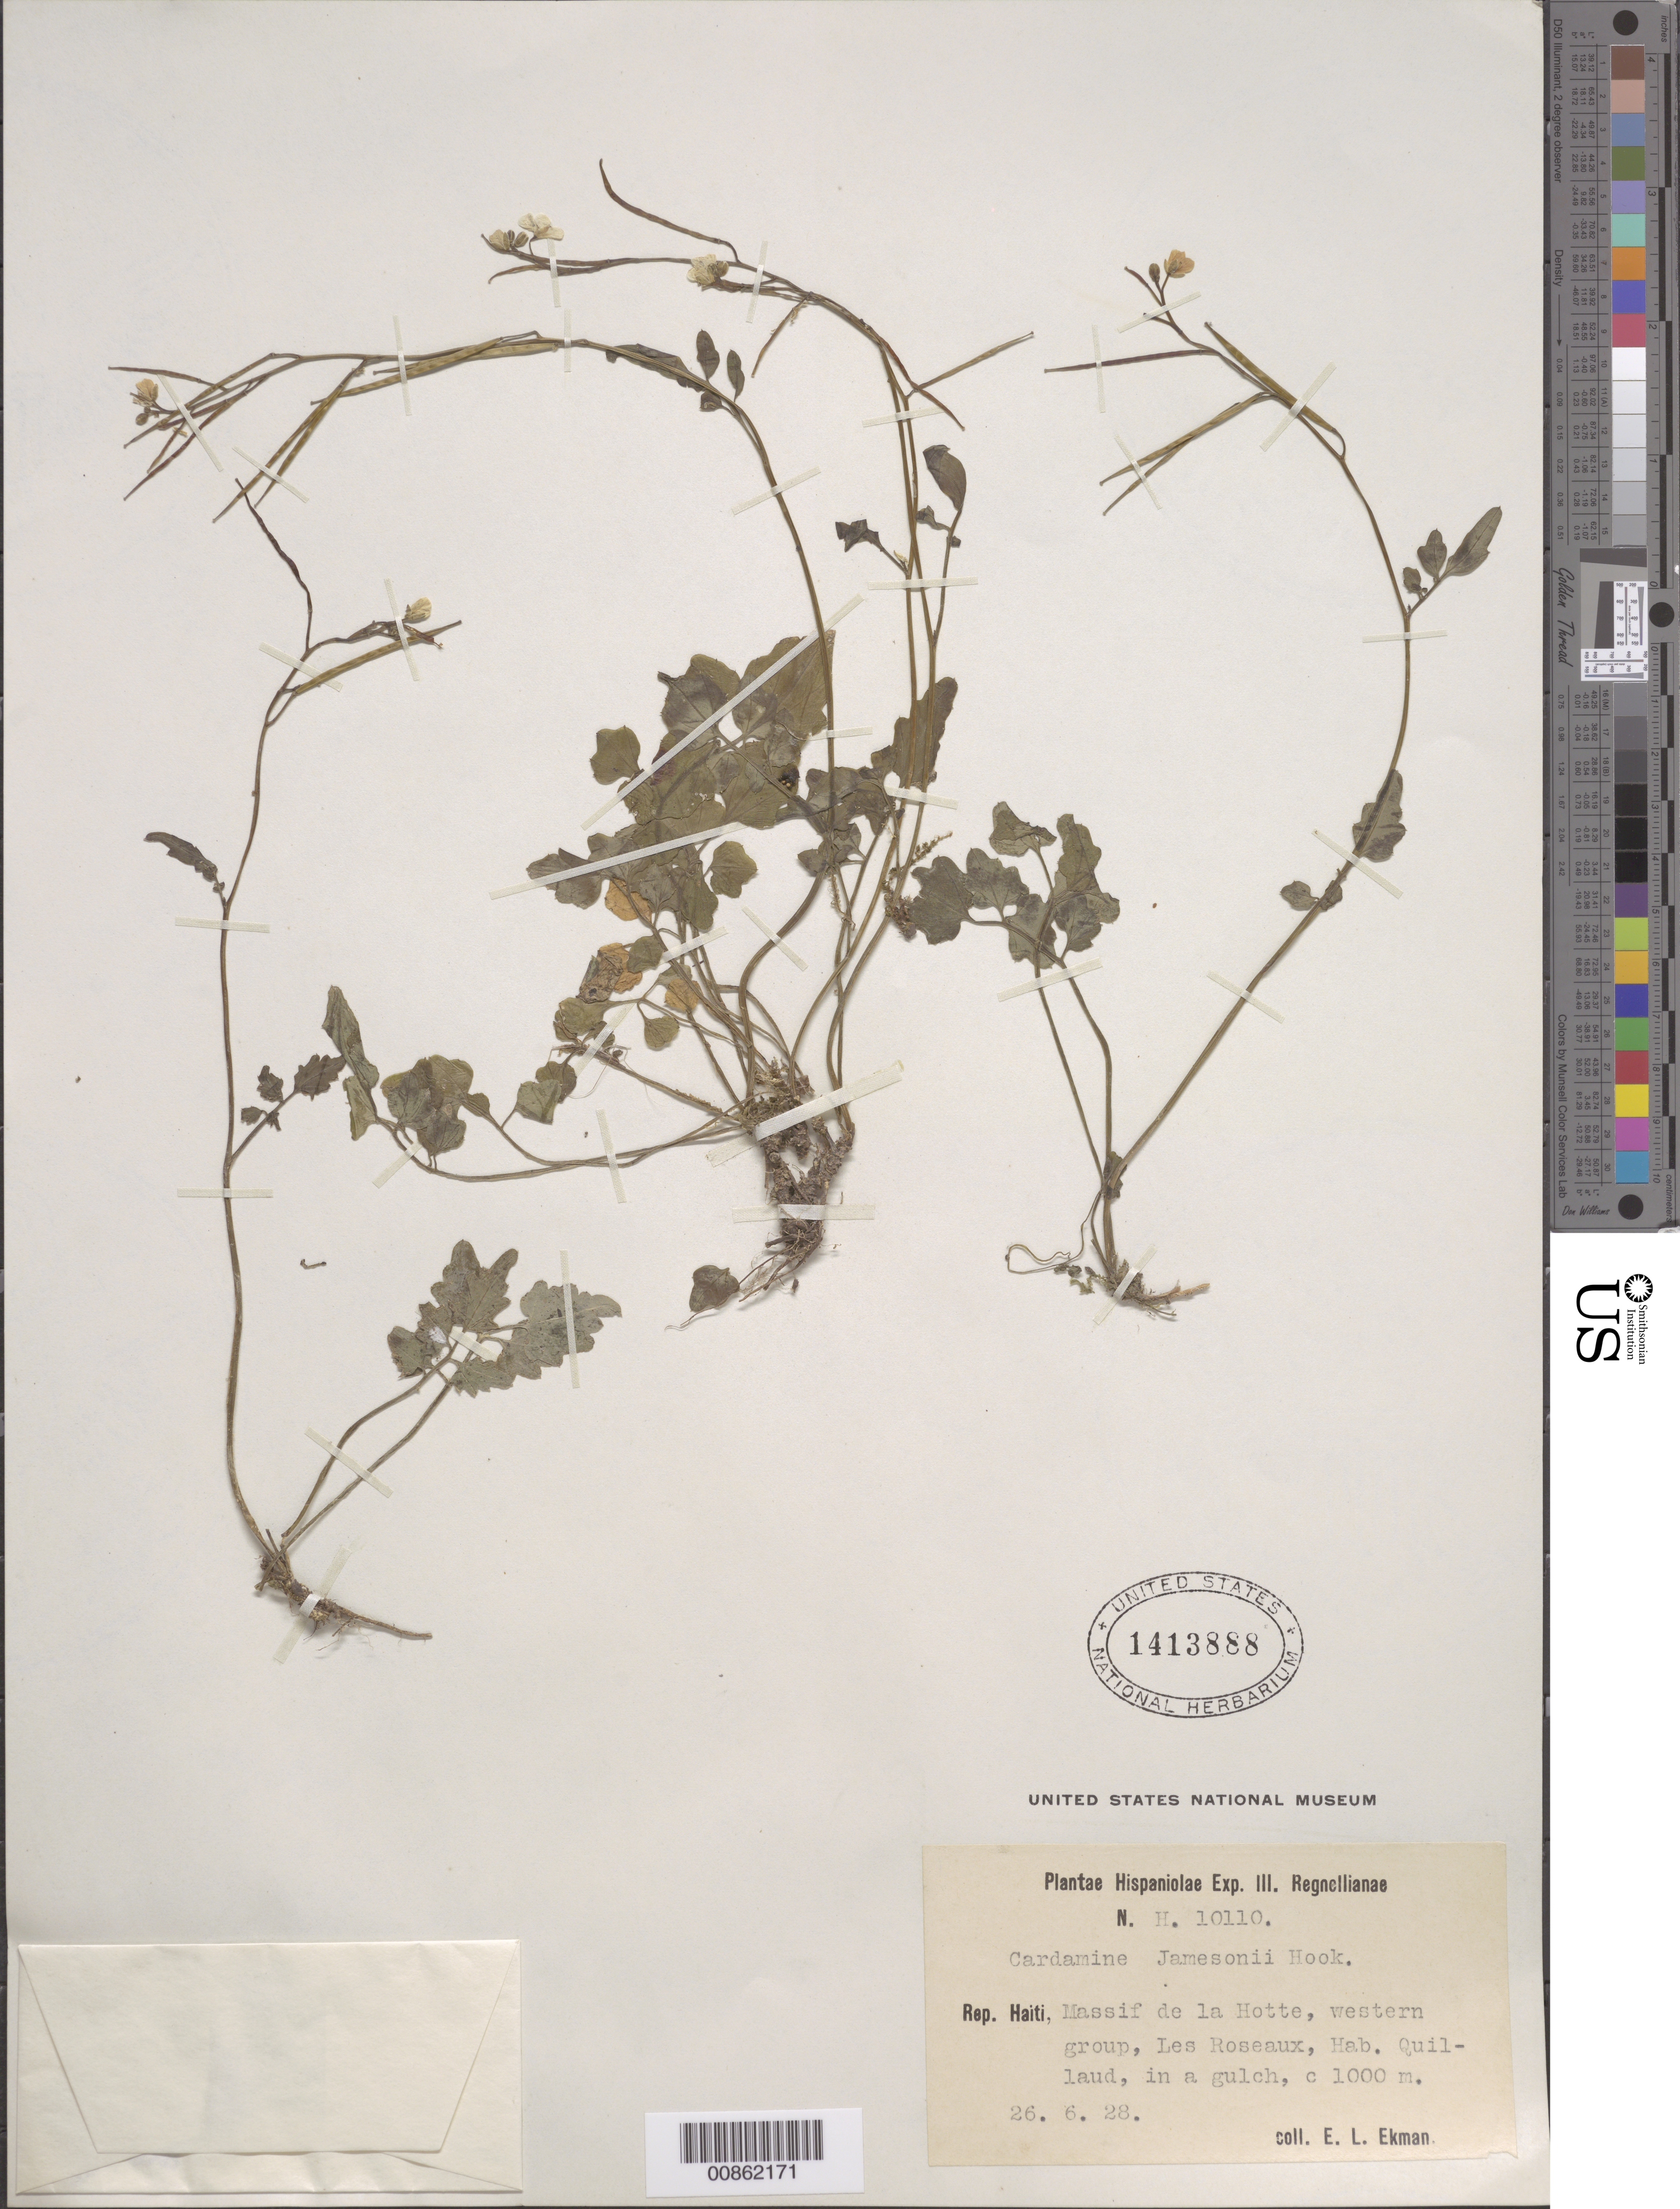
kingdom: Plantae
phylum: Tracheophyta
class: Magnoliopsida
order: Brassicales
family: Brassicaceae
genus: Cardamine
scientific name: Cardamine jamesonii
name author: Hook.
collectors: E. L. Ekman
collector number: H 10110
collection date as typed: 26 Jun 1928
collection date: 1928-06-26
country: Haiti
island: Hispaniola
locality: Massif de la Hotte, western group, Les Roseaux, Hab. Quillaud.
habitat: In a gulch.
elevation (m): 1000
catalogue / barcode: US 1413888